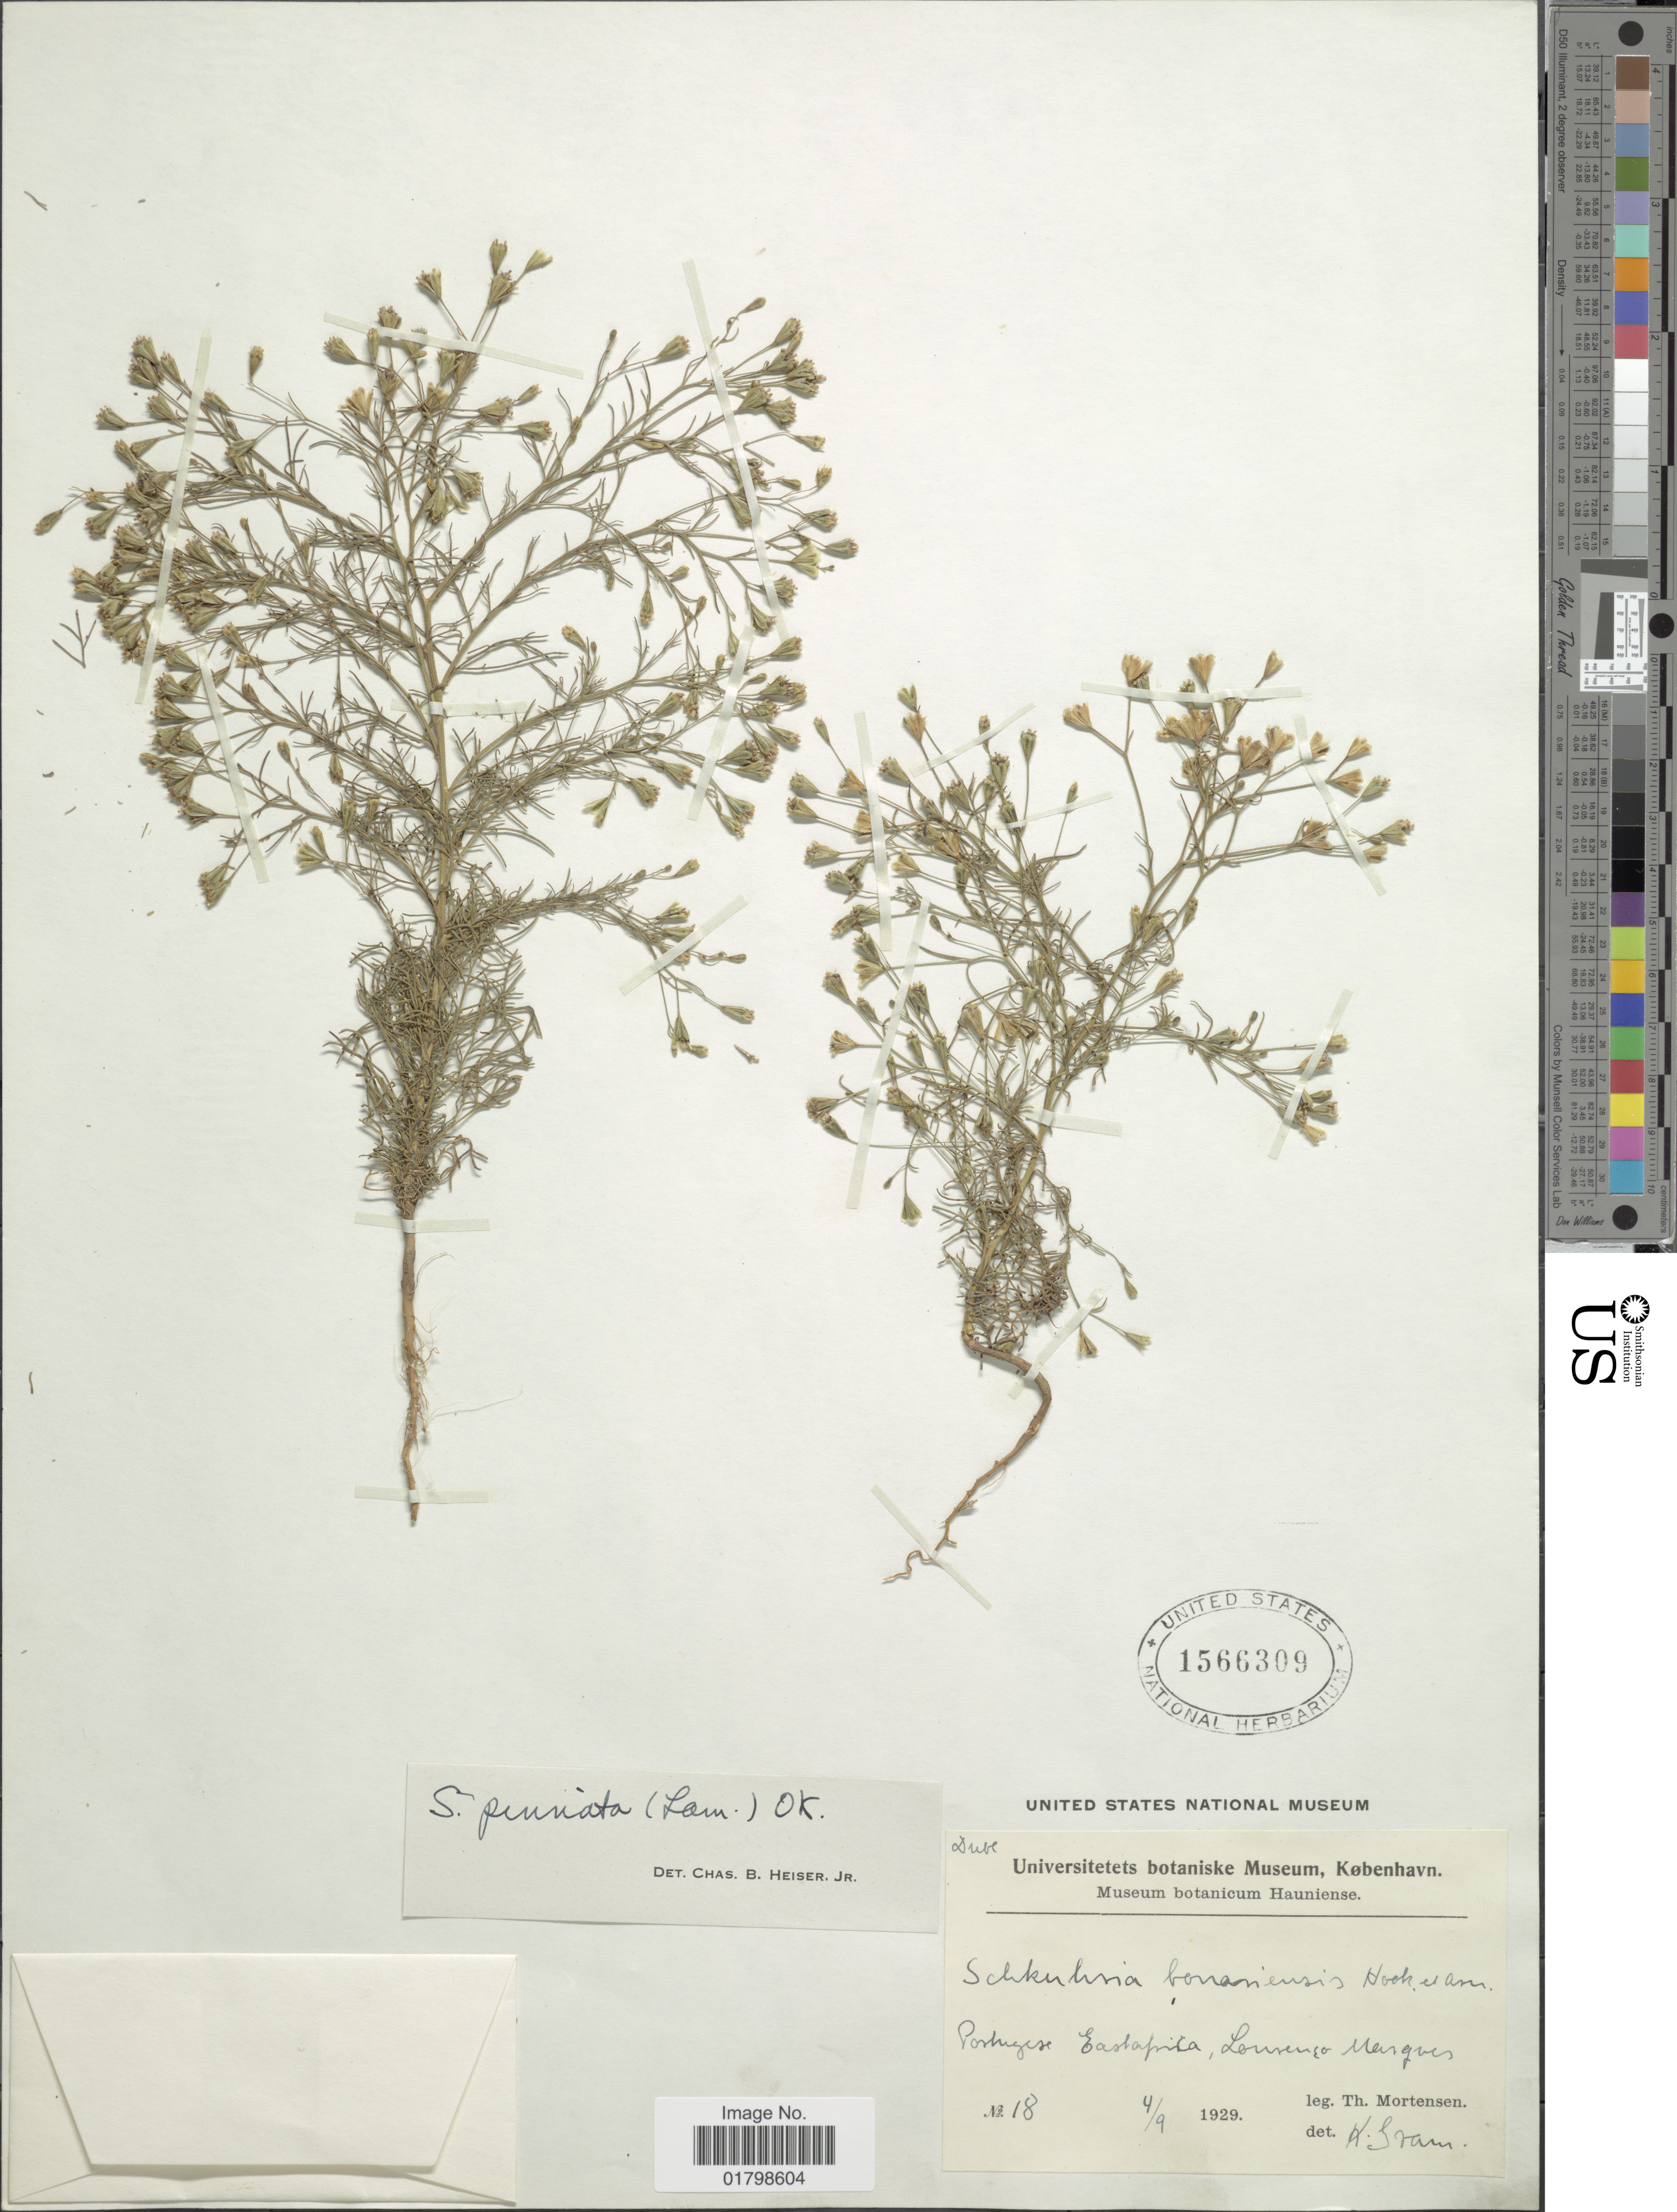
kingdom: Plantae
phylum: Tracheophyta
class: Magnoliopsida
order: Asterales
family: Asteraceae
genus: Schkuhria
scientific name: Schkuhria pinnata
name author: (Lam.) Kuntze ex Thell.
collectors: T. Mortensen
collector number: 18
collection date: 1929-09-04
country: Mozambique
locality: Portugese Eastafrica, Lourenço Marques.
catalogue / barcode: US 1566309